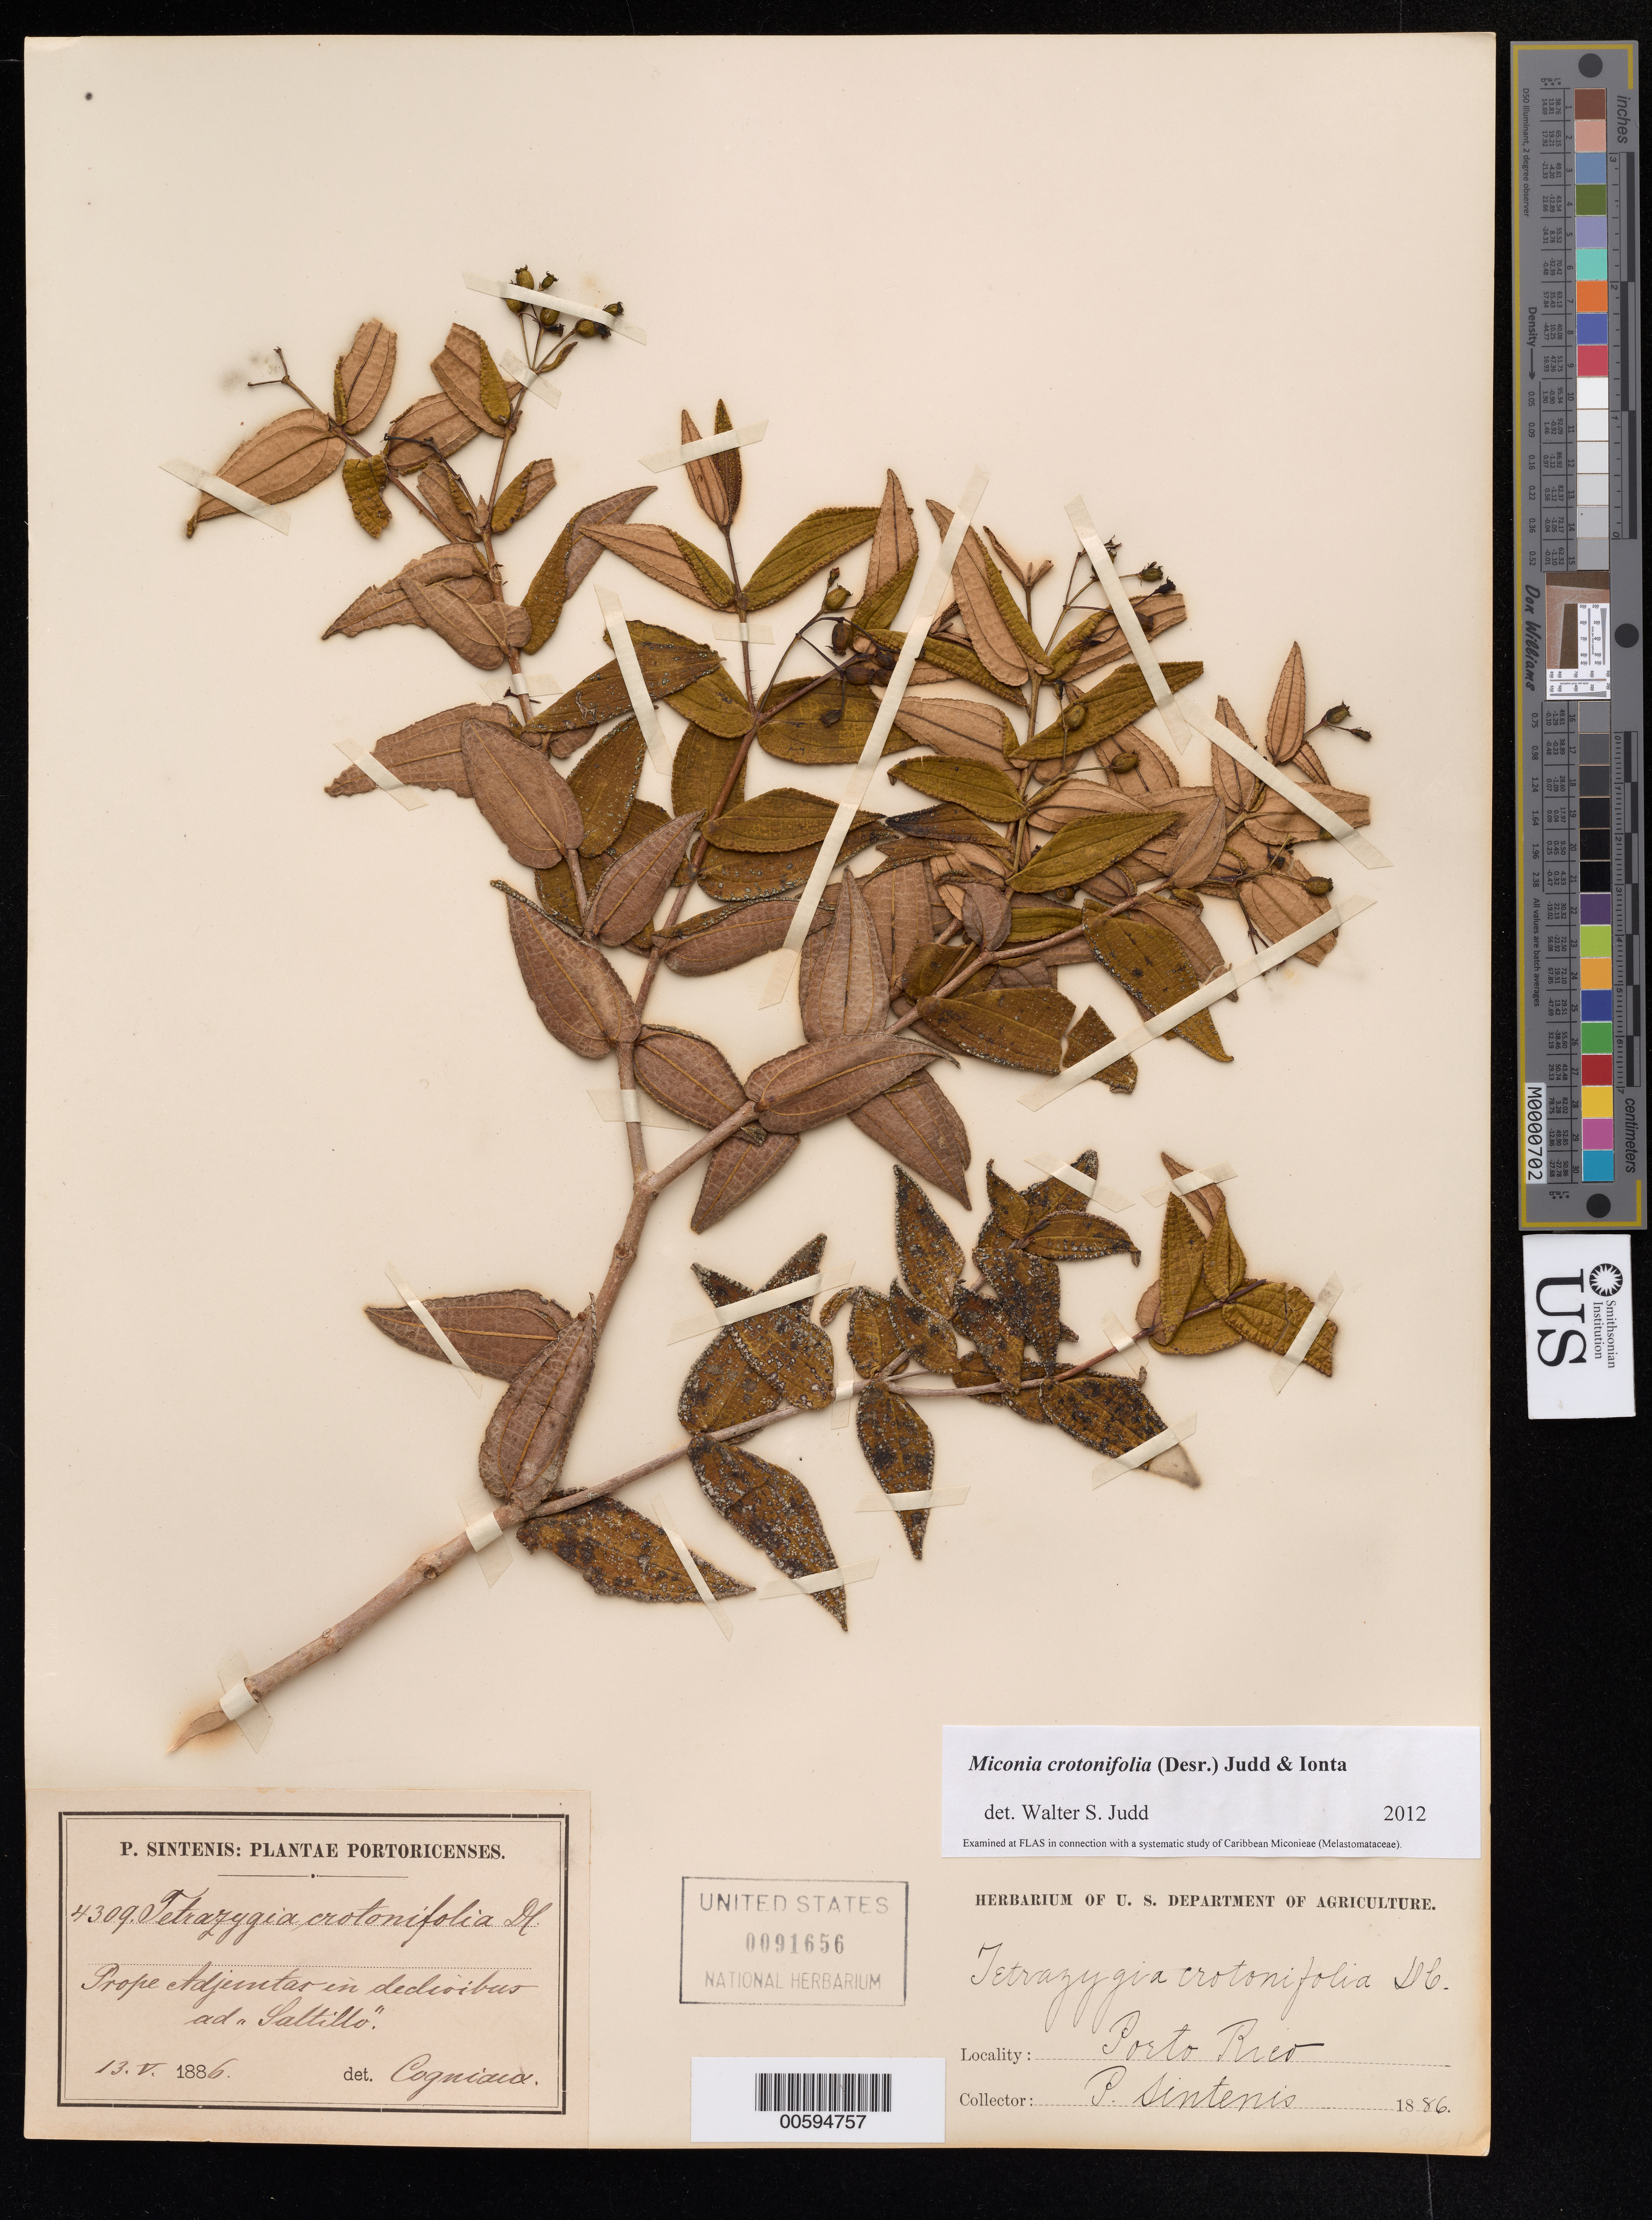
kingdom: Plantae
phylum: Tracheophyta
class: Magnoliopsida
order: Myrtales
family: Melastomataceae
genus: Miconia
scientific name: Miconia crotonifolia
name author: (Desr.) Judd & Ionta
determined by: Judd, Walter S.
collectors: P. Sintenis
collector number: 4309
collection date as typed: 13 May 1886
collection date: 1886-05-13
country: Puerto Rico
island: Greater Antilles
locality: Prope Adjuntas in declivibus ad "Saltillo"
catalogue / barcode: US 91657A